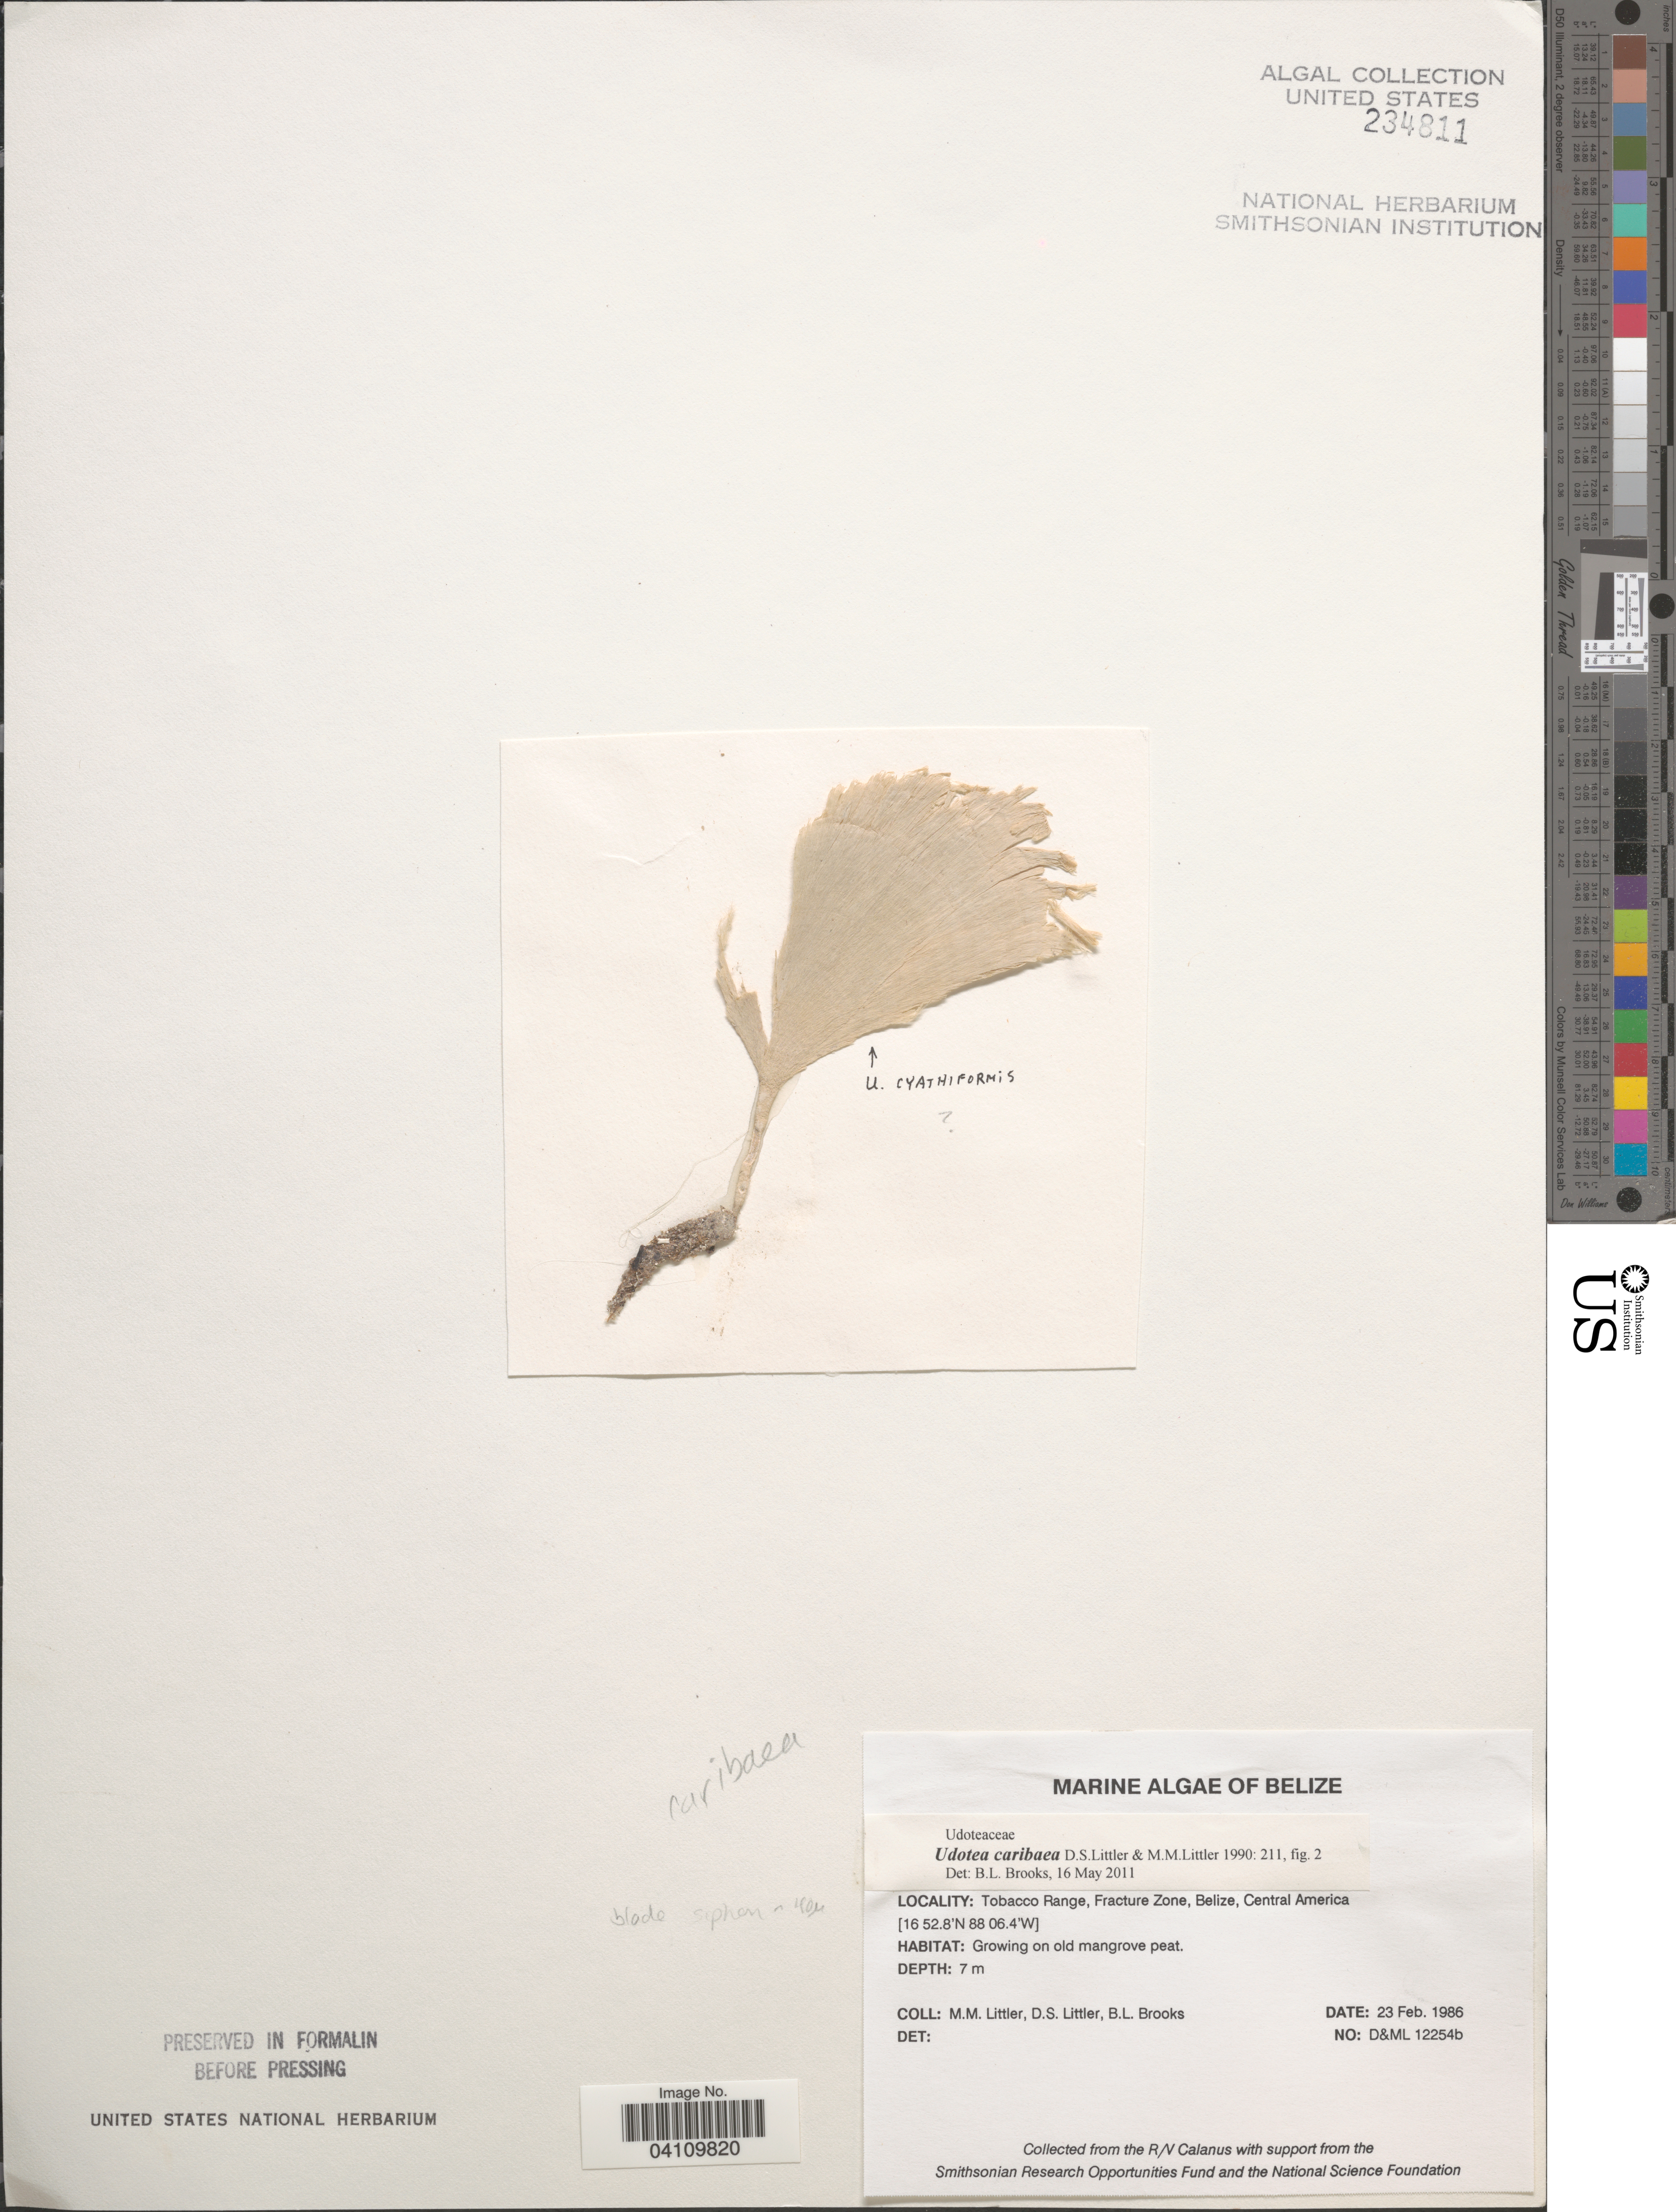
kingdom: Plantae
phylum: Chlorophyta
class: Ulvophyceae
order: Bryopsidales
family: Udoteaceae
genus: Udotea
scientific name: Udotea caribaea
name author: D.S. Littler & Littler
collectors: D. S. Littler & B. Brooks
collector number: D&ML 12254b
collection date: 1986-02-23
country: Belize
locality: Tobacco Range, Fracture Zone.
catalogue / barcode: US 234811